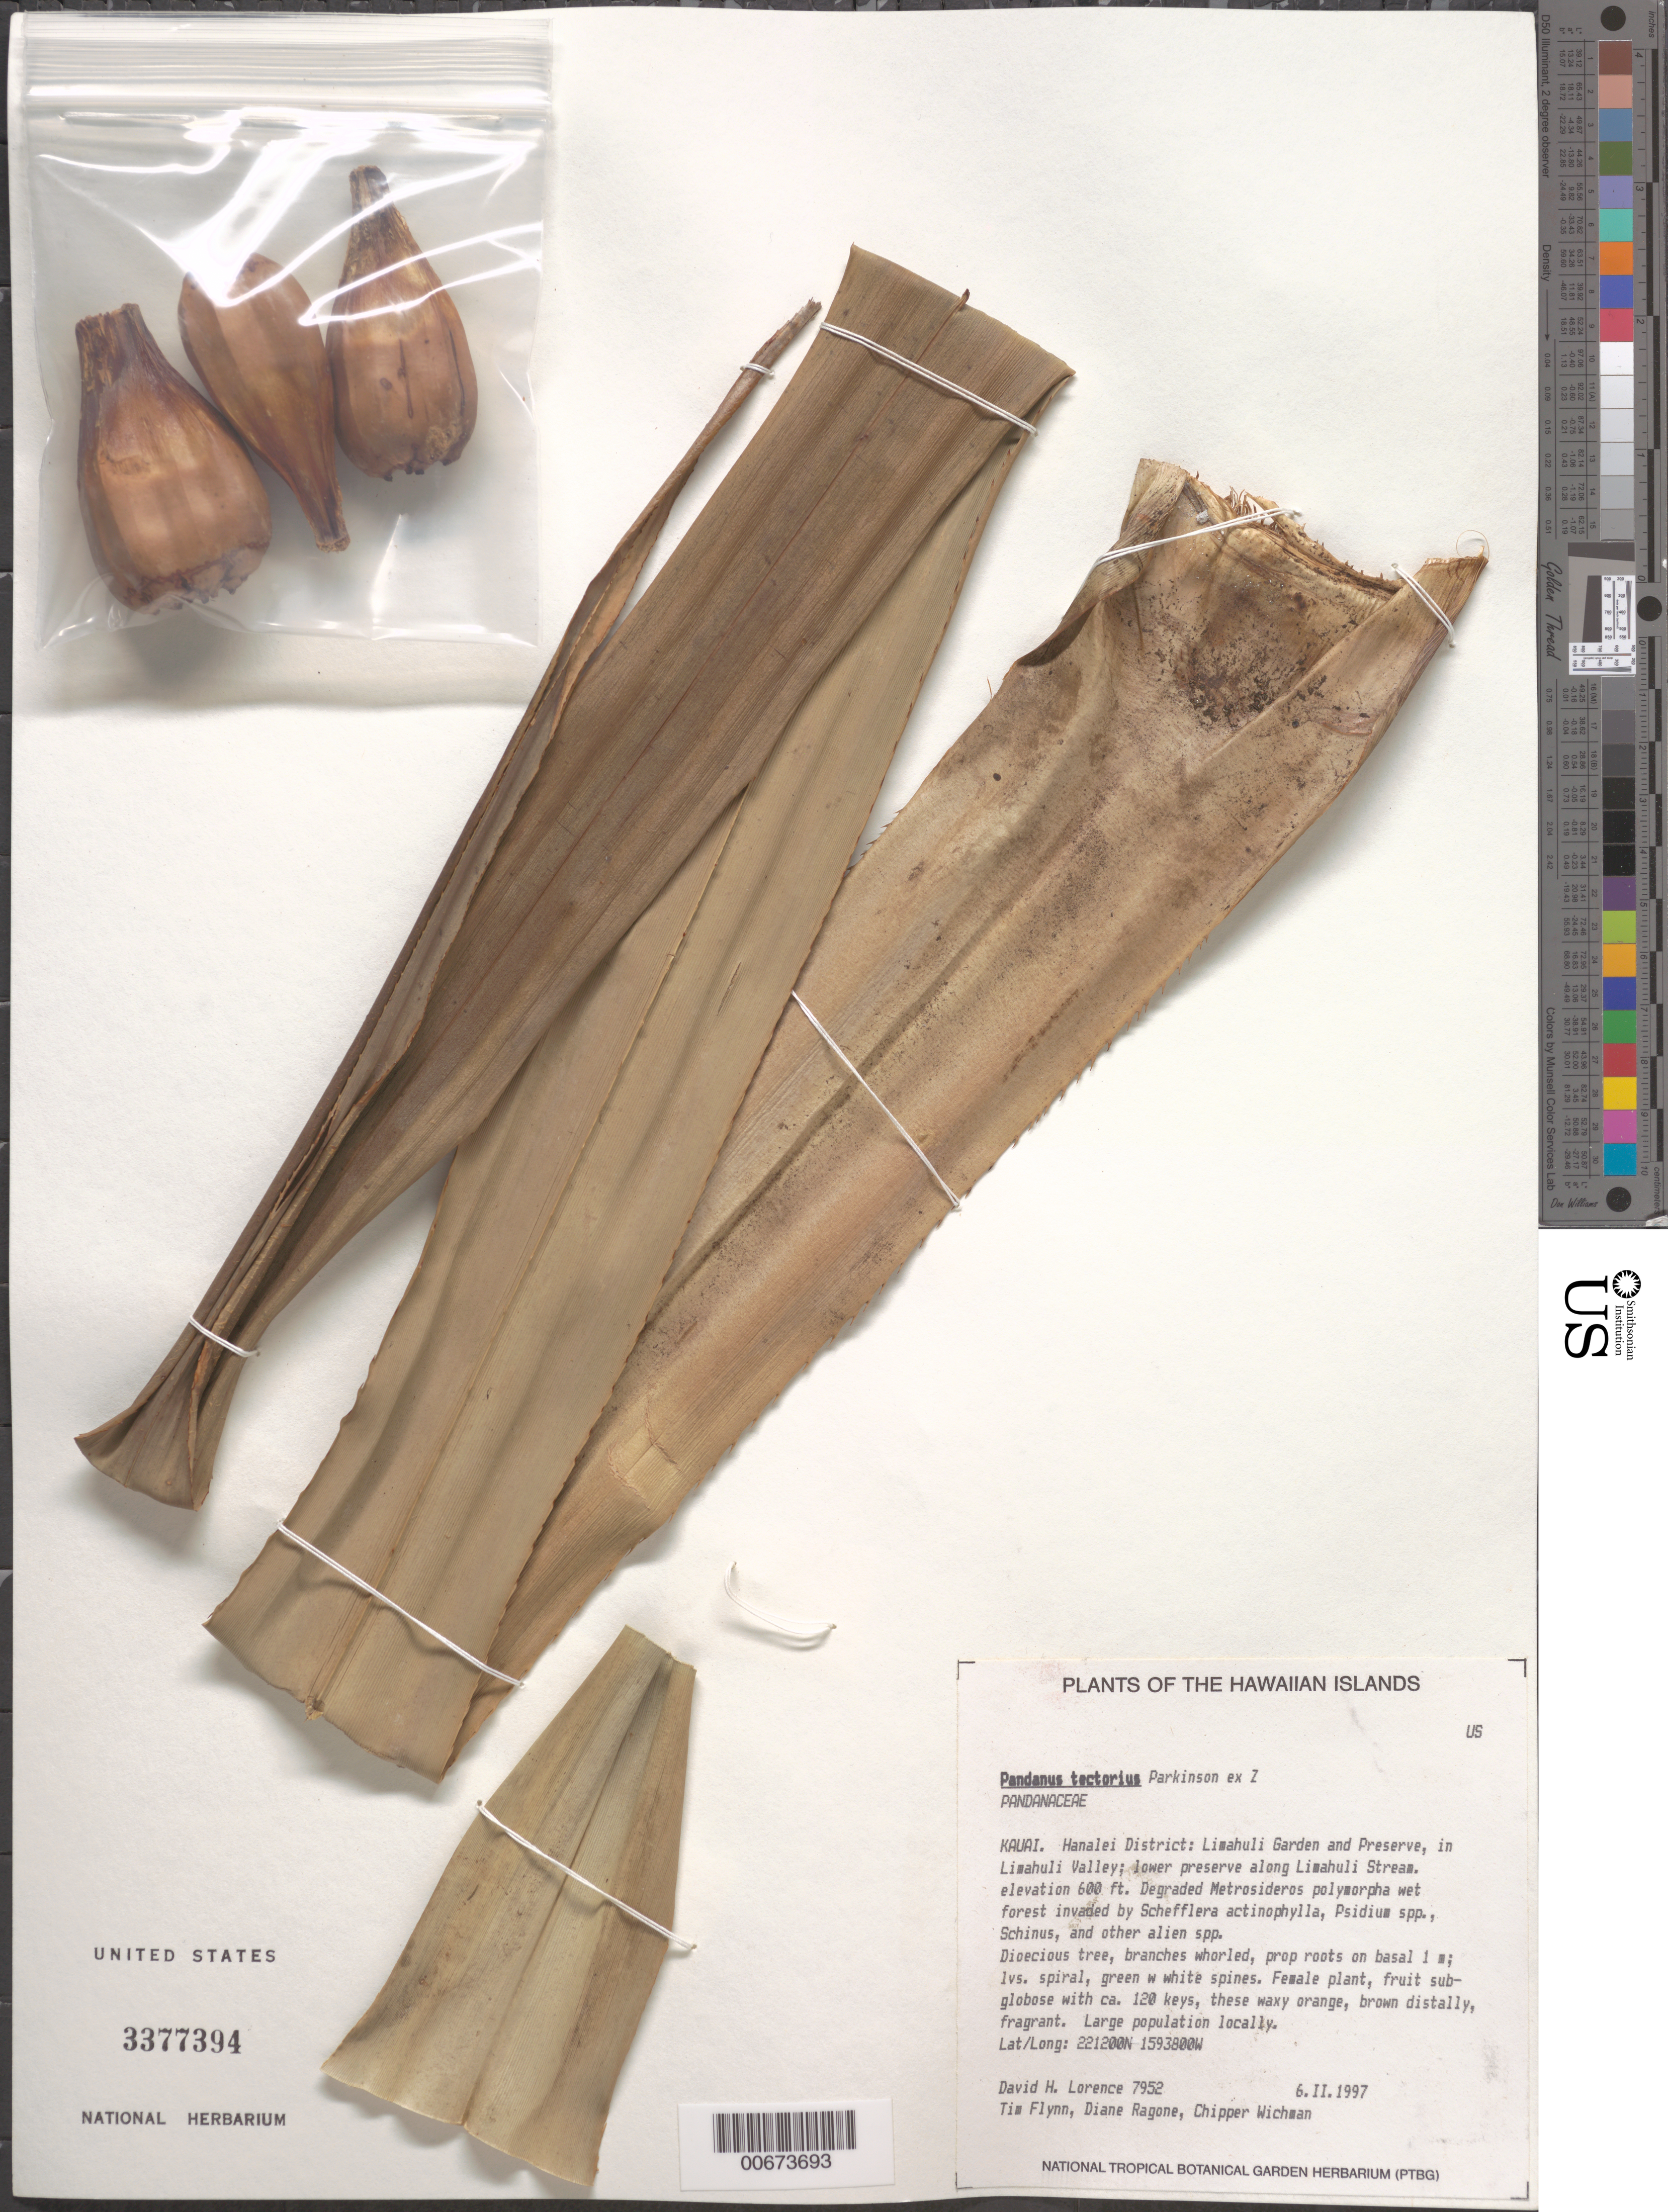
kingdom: Plantae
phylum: Tracheophyta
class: Liliopsida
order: Pandanales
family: Pandanaceae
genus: Pandanus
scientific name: Pandanus tectorius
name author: Parkinson ex DuRoi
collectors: D. Lorence, T. W. Flynn, D. Ragone & C. Wichman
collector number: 7952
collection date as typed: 6 Feb 1997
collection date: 1997-02-06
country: United States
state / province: Hawaii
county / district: Kauai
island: Kaua'i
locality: Hanalei District, Limahuli Garden and Preserve, in Limahuli Valley, lower preserve along Limahuli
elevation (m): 183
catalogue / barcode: US 3377394